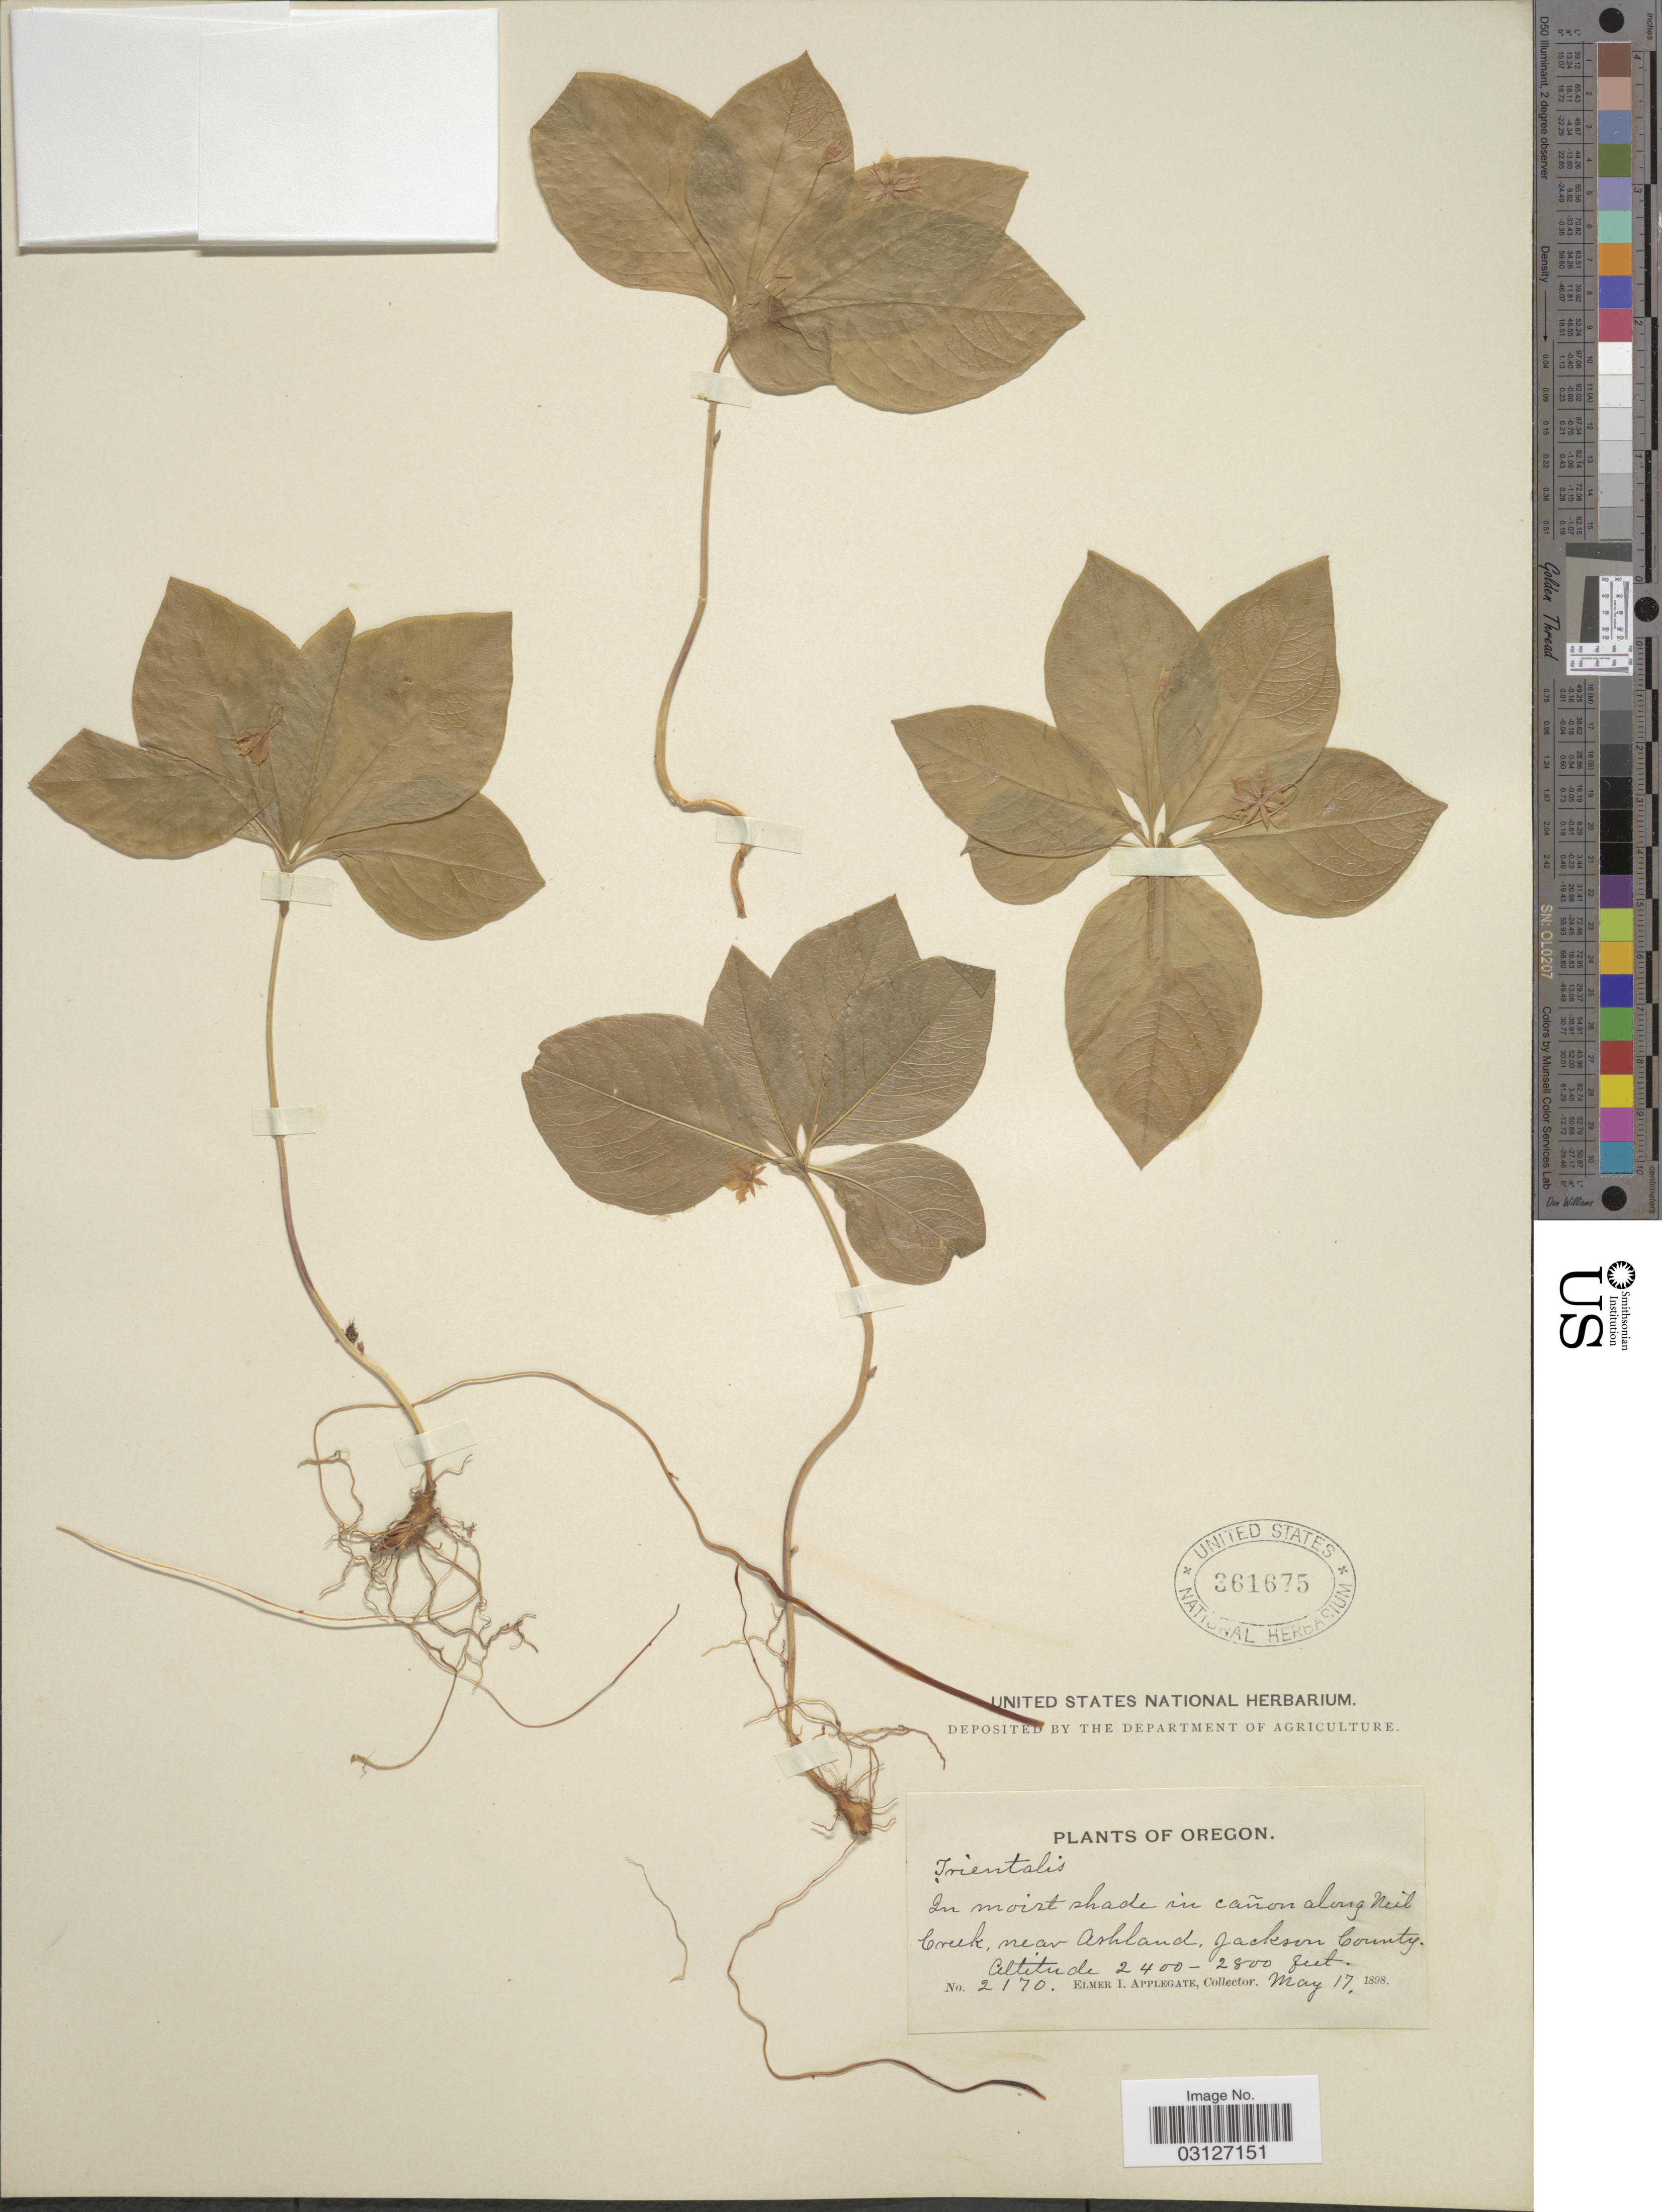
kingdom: Plantae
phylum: Tracheophyta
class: Magnoliopsida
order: Ericales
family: Primulaceae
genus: Trientalis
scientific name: Trientalis latifolia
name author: Hook.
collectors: E. I. Applegate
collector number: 2170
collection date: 1898-05-17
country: United States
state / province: Oregon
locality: In moist shade in cañon along Neil Creek, near Ashland, Jackson County.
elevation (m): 732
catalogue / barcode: US 361675